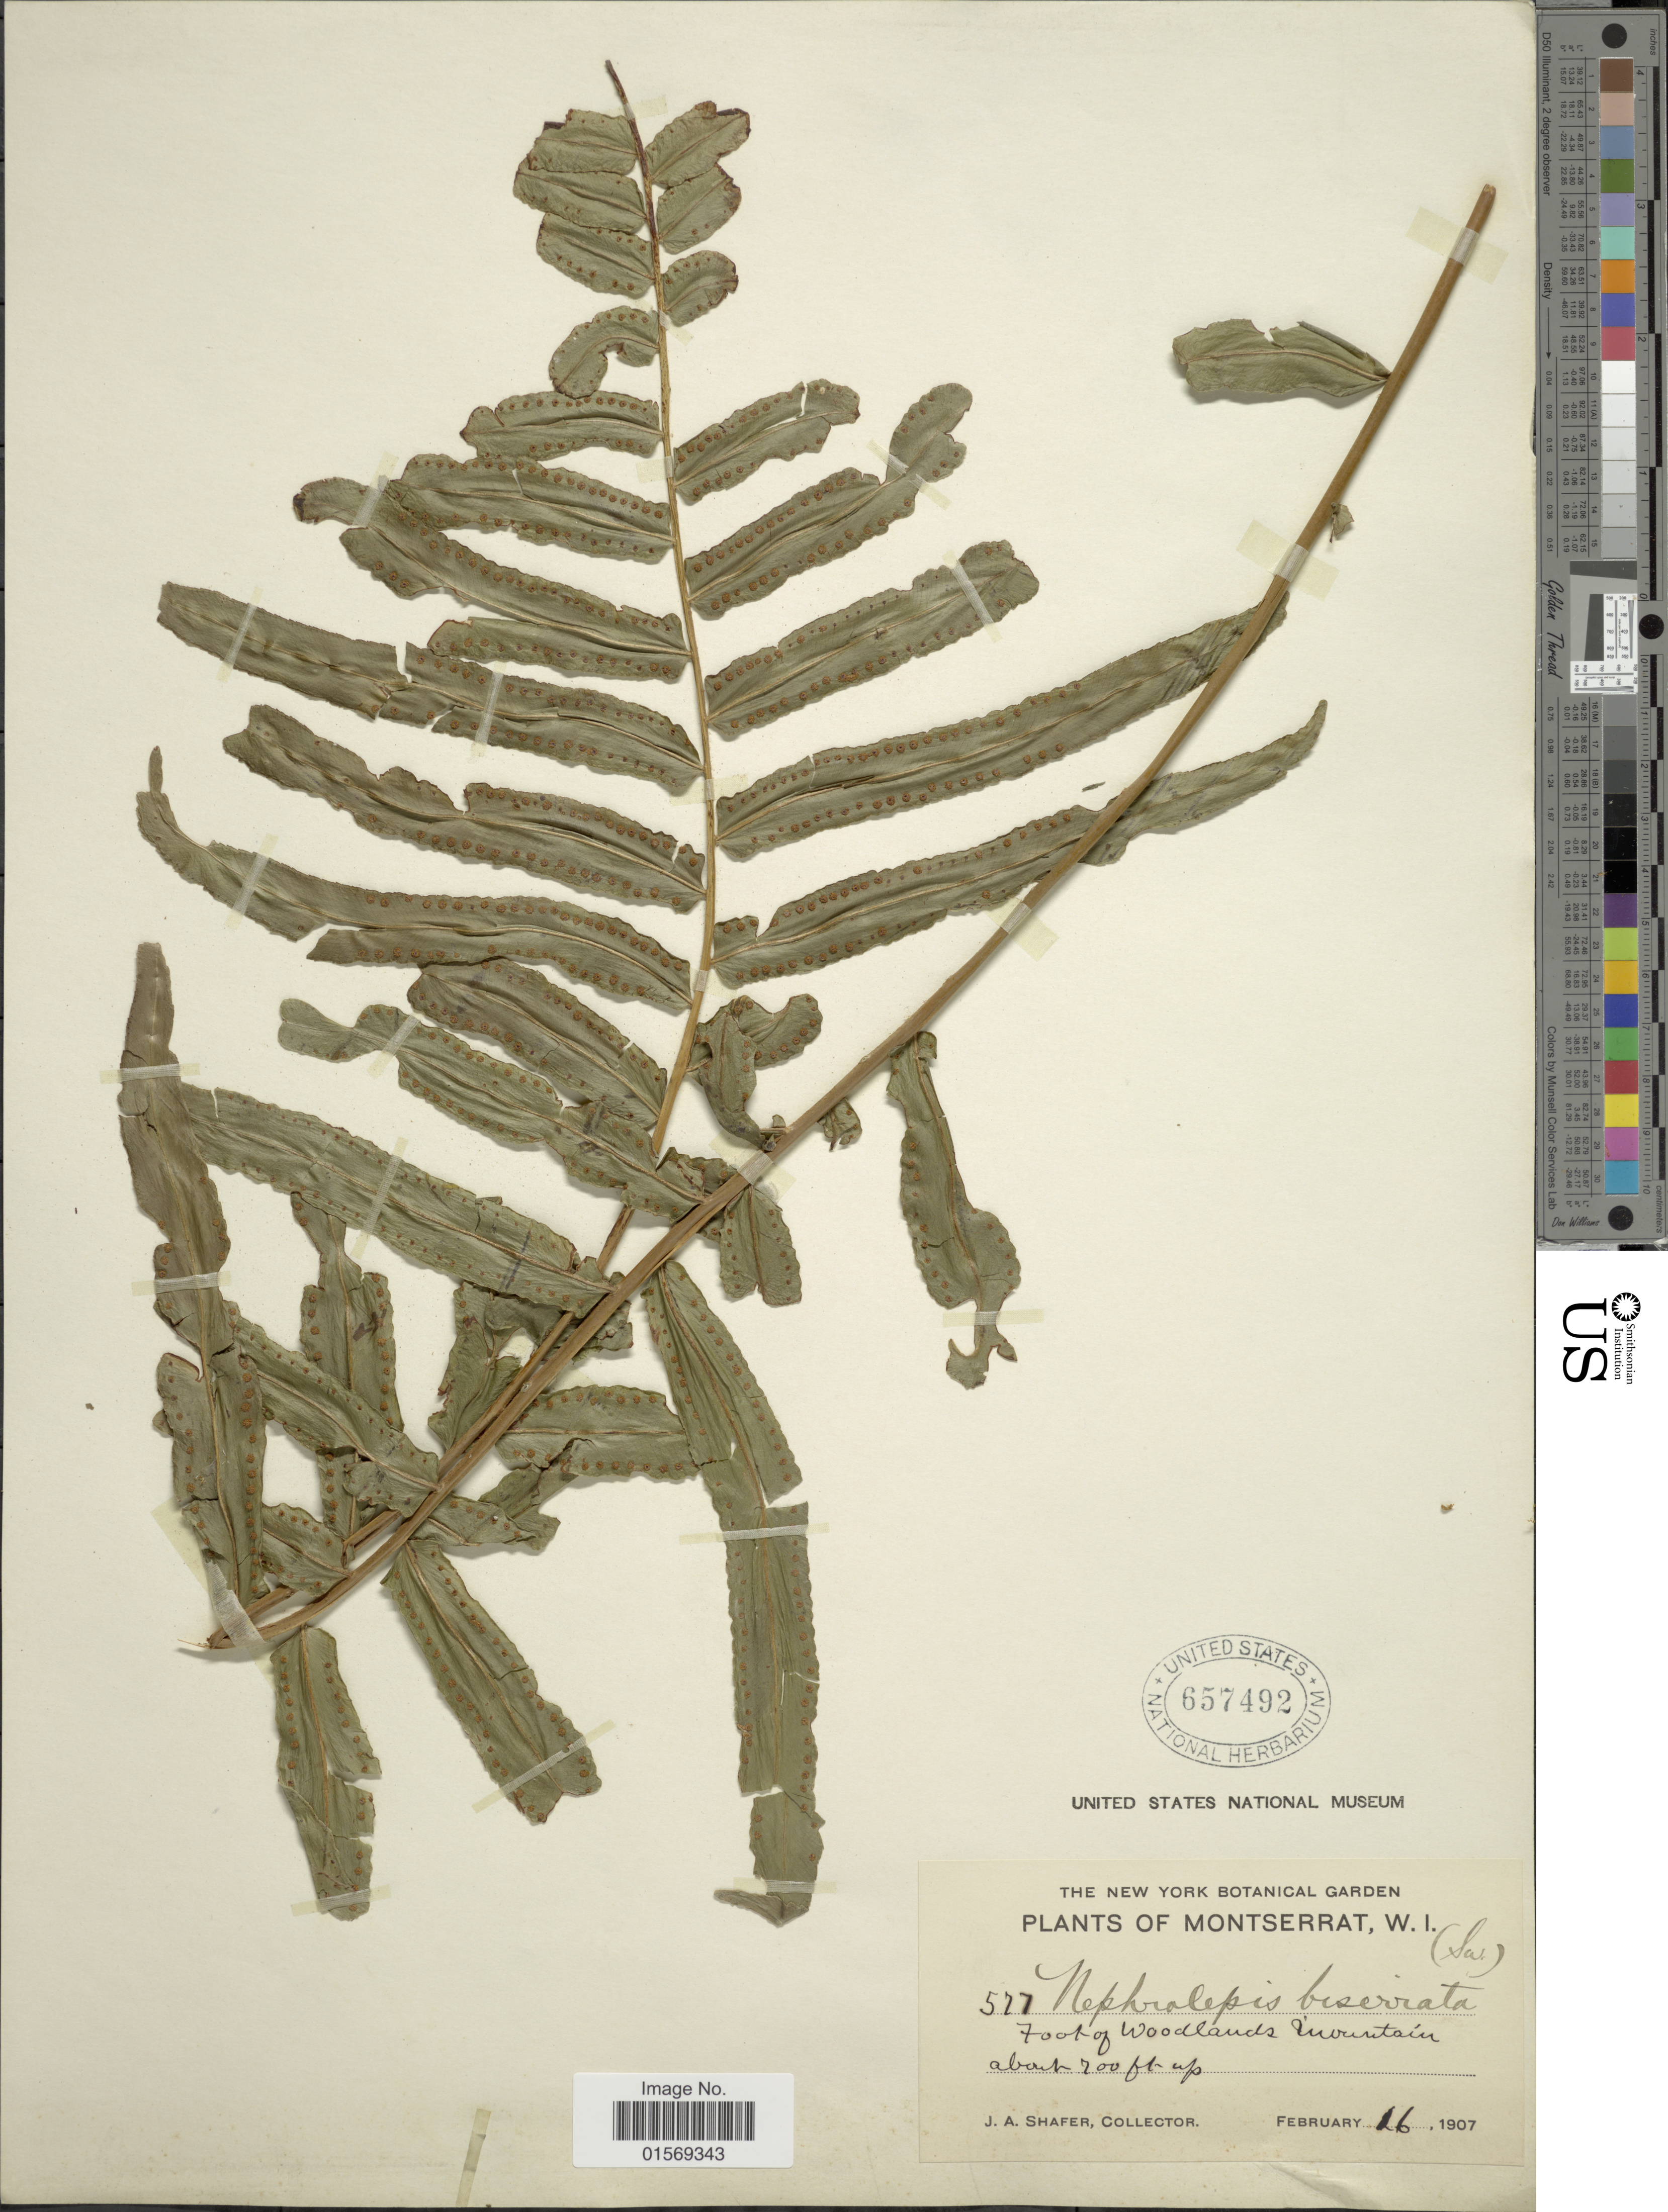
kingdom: Plantae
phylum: Tracheophyta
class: Polypodiopsida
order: Polypodiales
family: Nephrolepidaceae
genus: Nephrolepis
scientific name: Nephrolepis biserrata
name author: (Sw.) Schott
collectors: J. A. Shafer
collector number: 577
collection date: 1907-02-16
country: Montserrat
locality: Montserrat, W. I. Foot of Woodlands Mountain.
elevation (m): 213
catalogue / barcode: US 657492